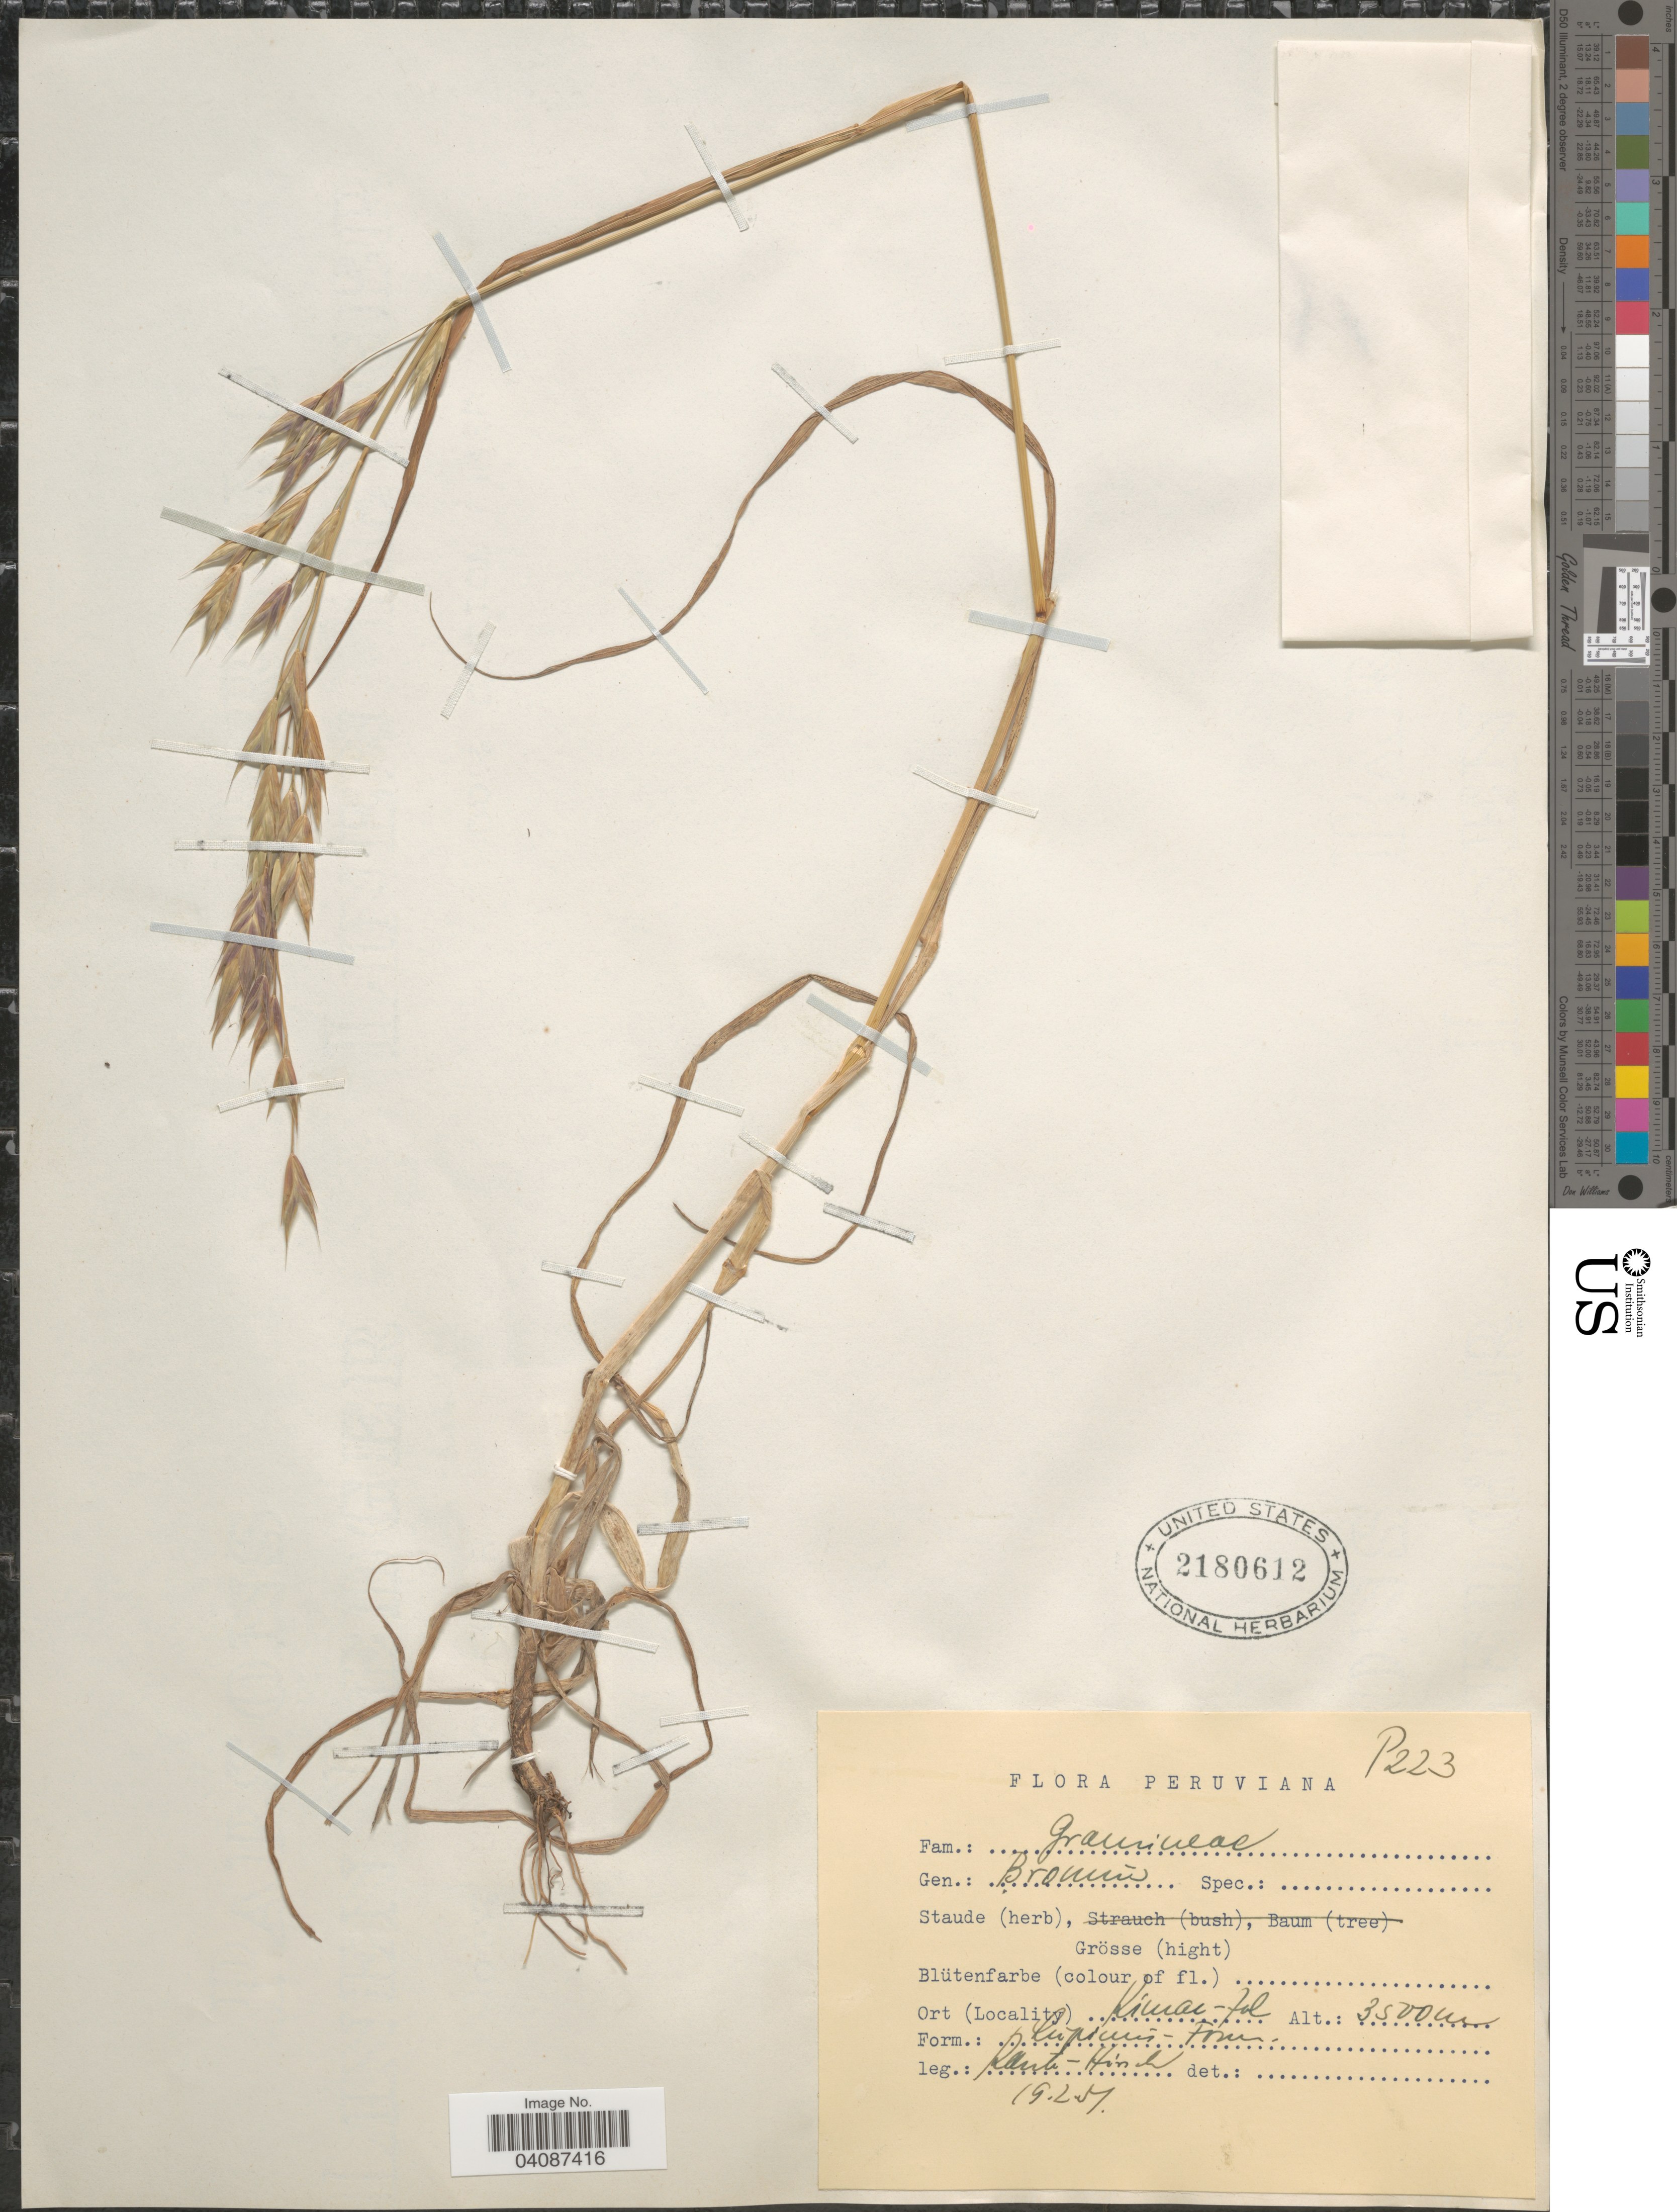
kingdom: Plantae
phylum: Tracheophyta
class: Liliopsida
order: Poales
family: Poaceae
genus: Bromus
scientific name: Bromus sp.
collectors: W. Rauh & G. Hirsch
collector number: P223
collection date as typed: Transcribed d/m/y: 19/2/51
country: Peru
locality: Kiwai-tal [interpreted]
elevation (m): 3500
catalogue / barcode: US 2180612